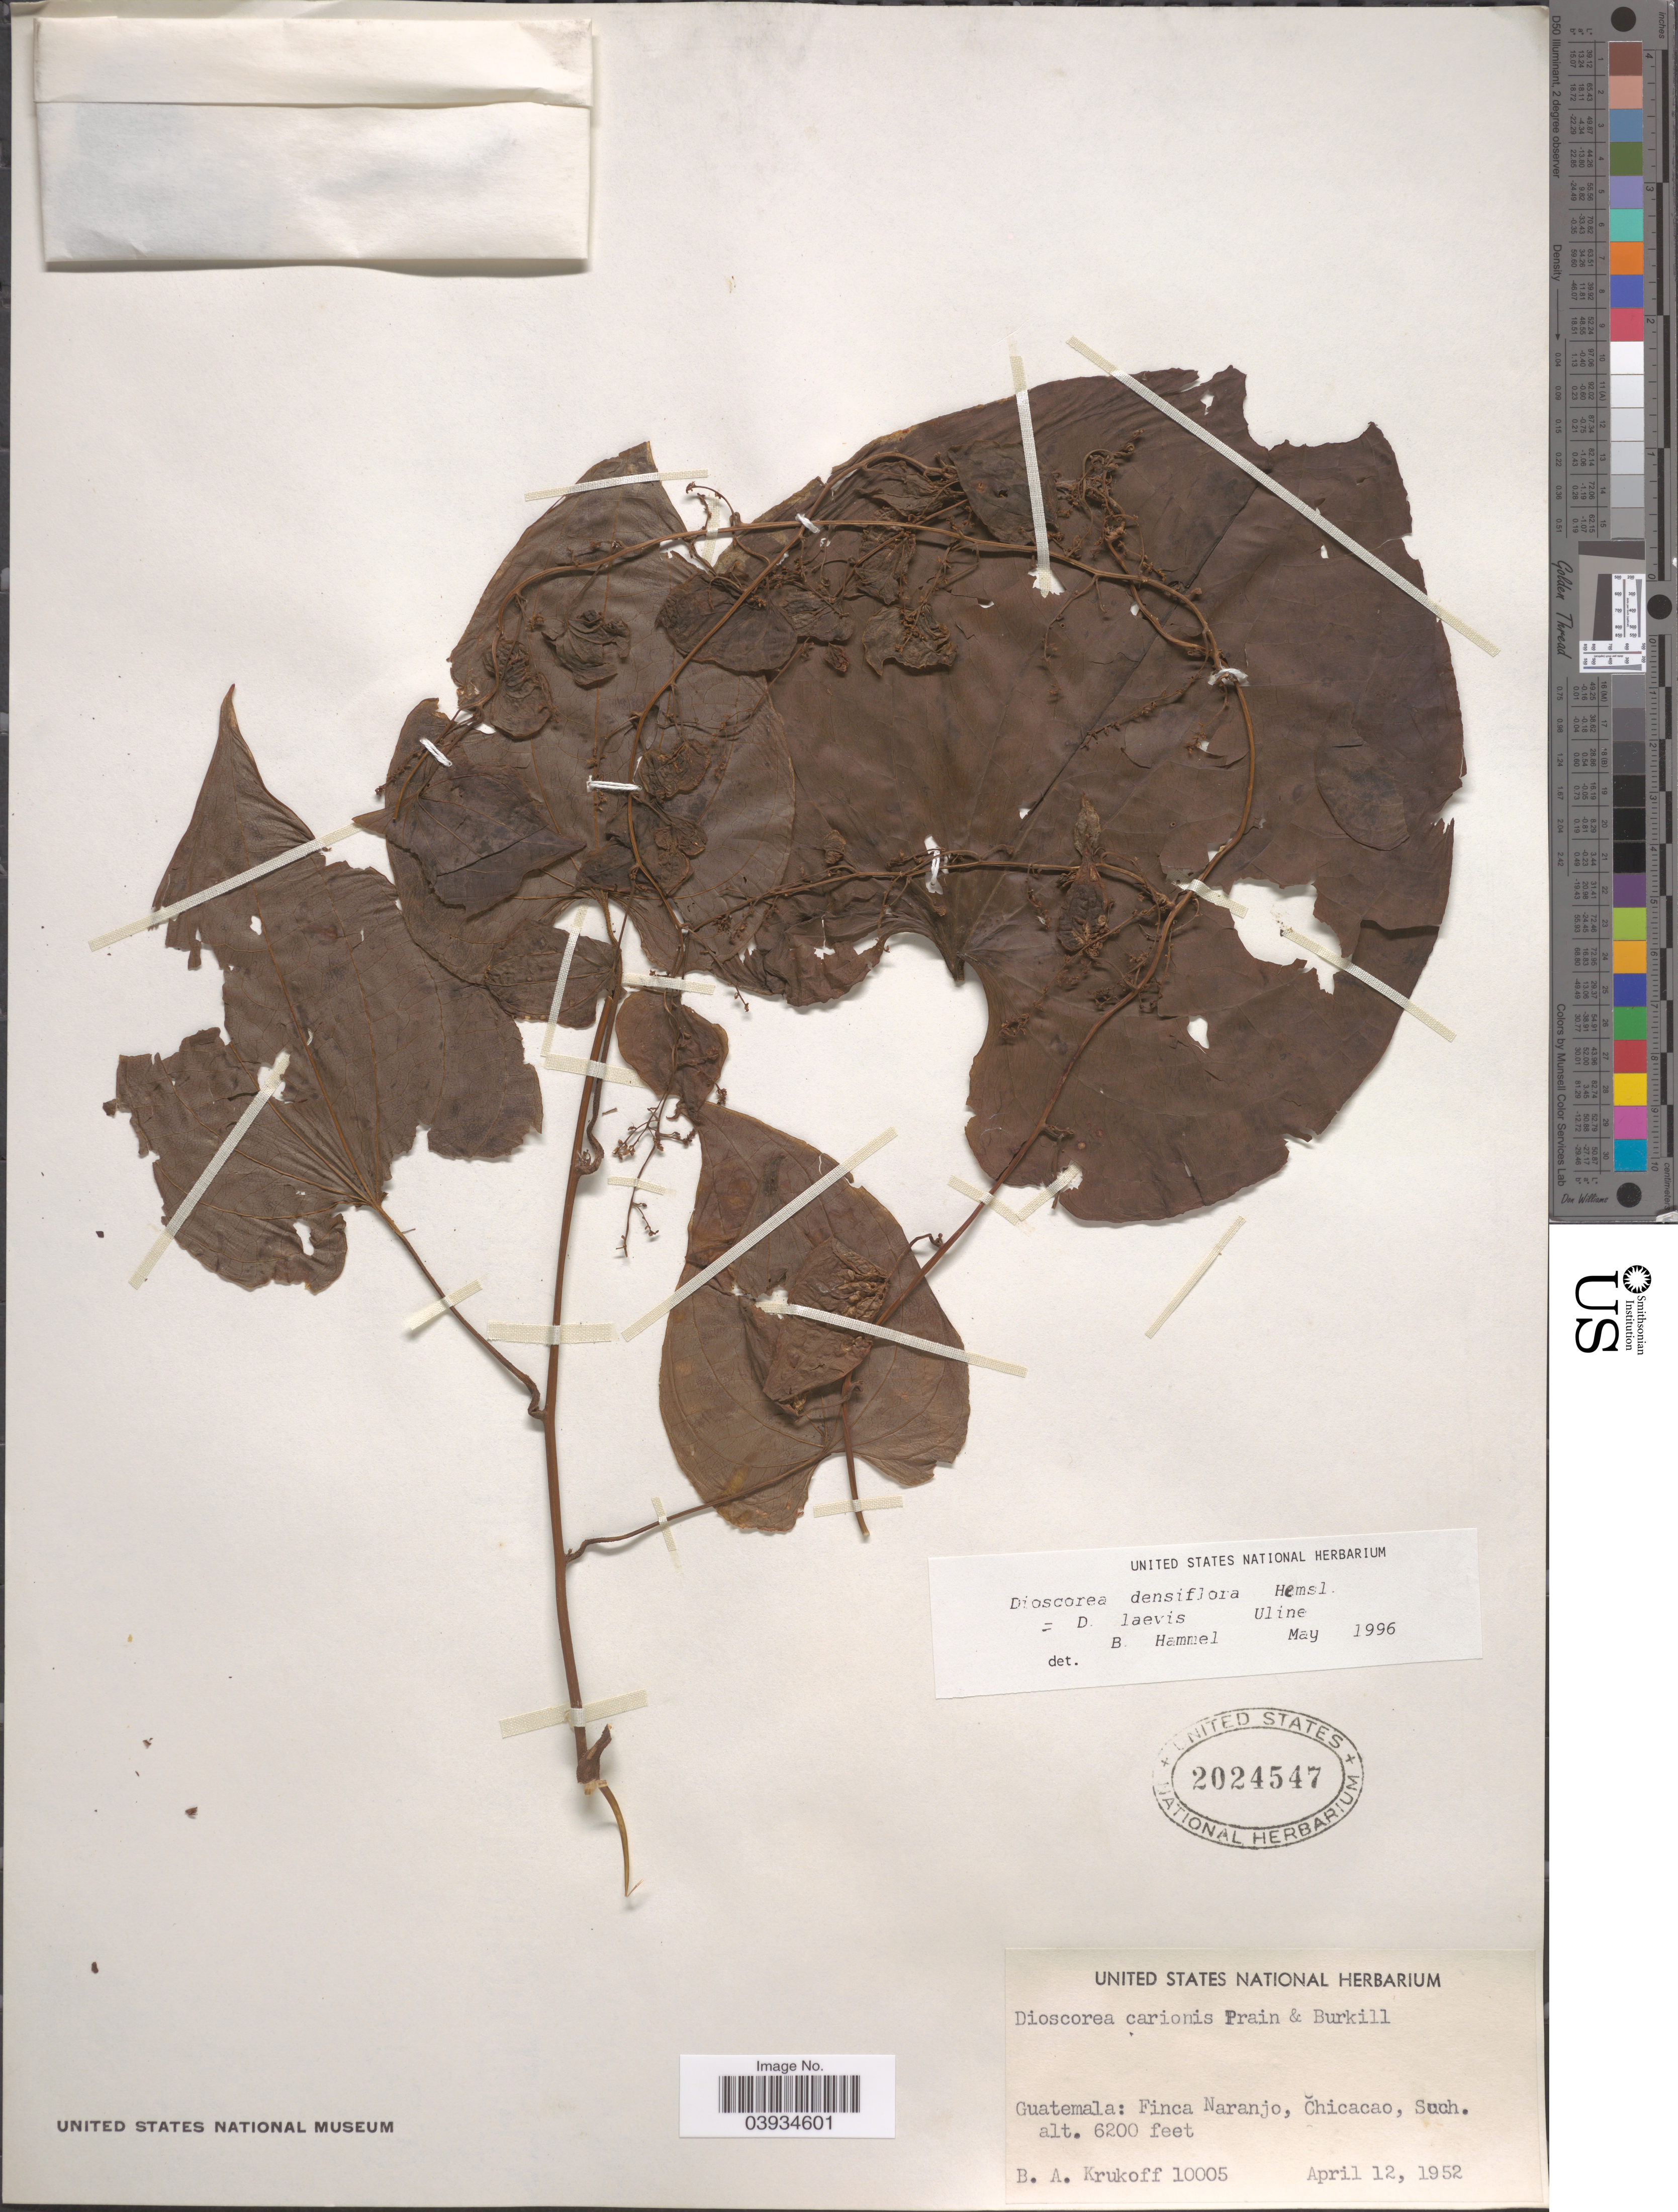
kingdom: Plantae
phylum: Tracheophyta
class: Liliopsida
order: Dioscoreales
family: Dioscoreaceae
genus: Dioscorea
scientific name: Dioscorea laevis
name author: Uline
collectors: B. A. Krukoff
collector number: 10005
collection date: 1952-04-12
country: Guatemala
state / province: Suchitepequez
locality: Finca Naranjo, Chicacao.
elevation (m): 1890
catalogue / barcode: US 2024547